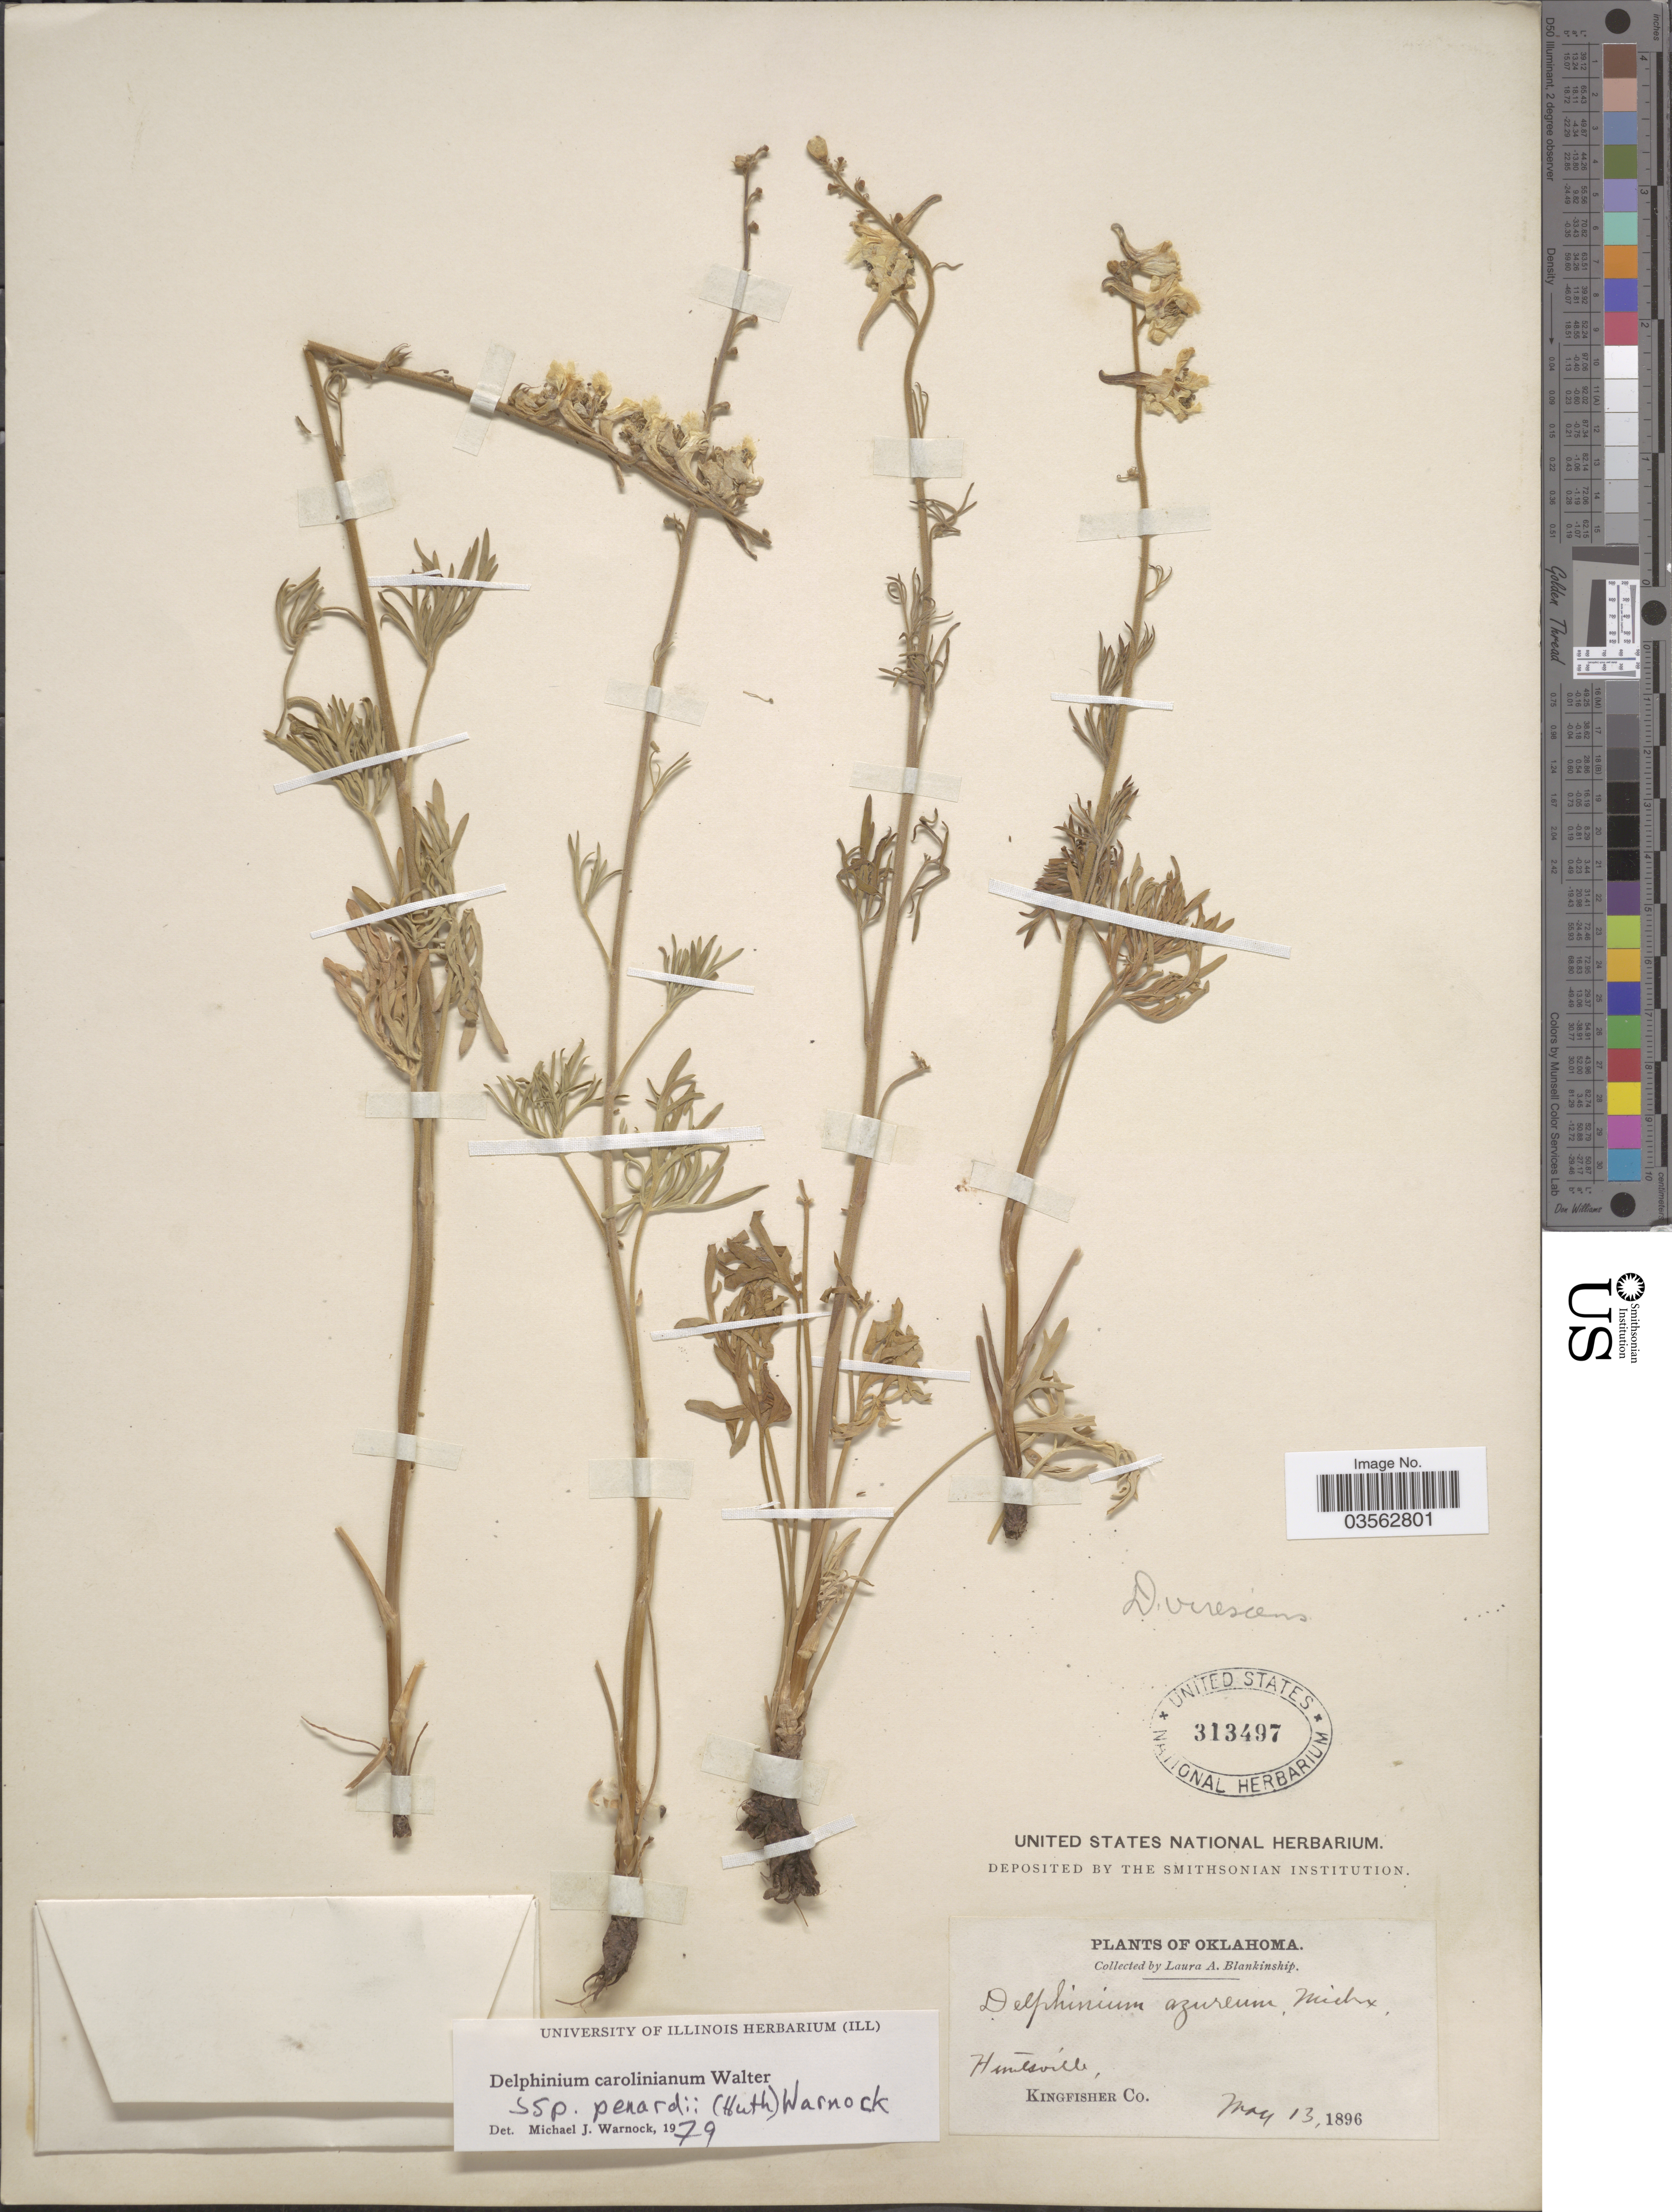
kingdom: Plantae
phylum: Tracheophyta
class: Magnoliopsida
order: Ranunculales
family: Ranunculaceae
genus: Delphinium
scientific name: Delphinium carolinianum subsp. penardii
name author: (Huth) M.J. Warnock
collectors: L. A. Blankinship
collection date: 1896-05-13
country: United States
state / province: Oklahoma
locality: Huntsville, Kingfisher Co.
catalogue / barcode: US 313497